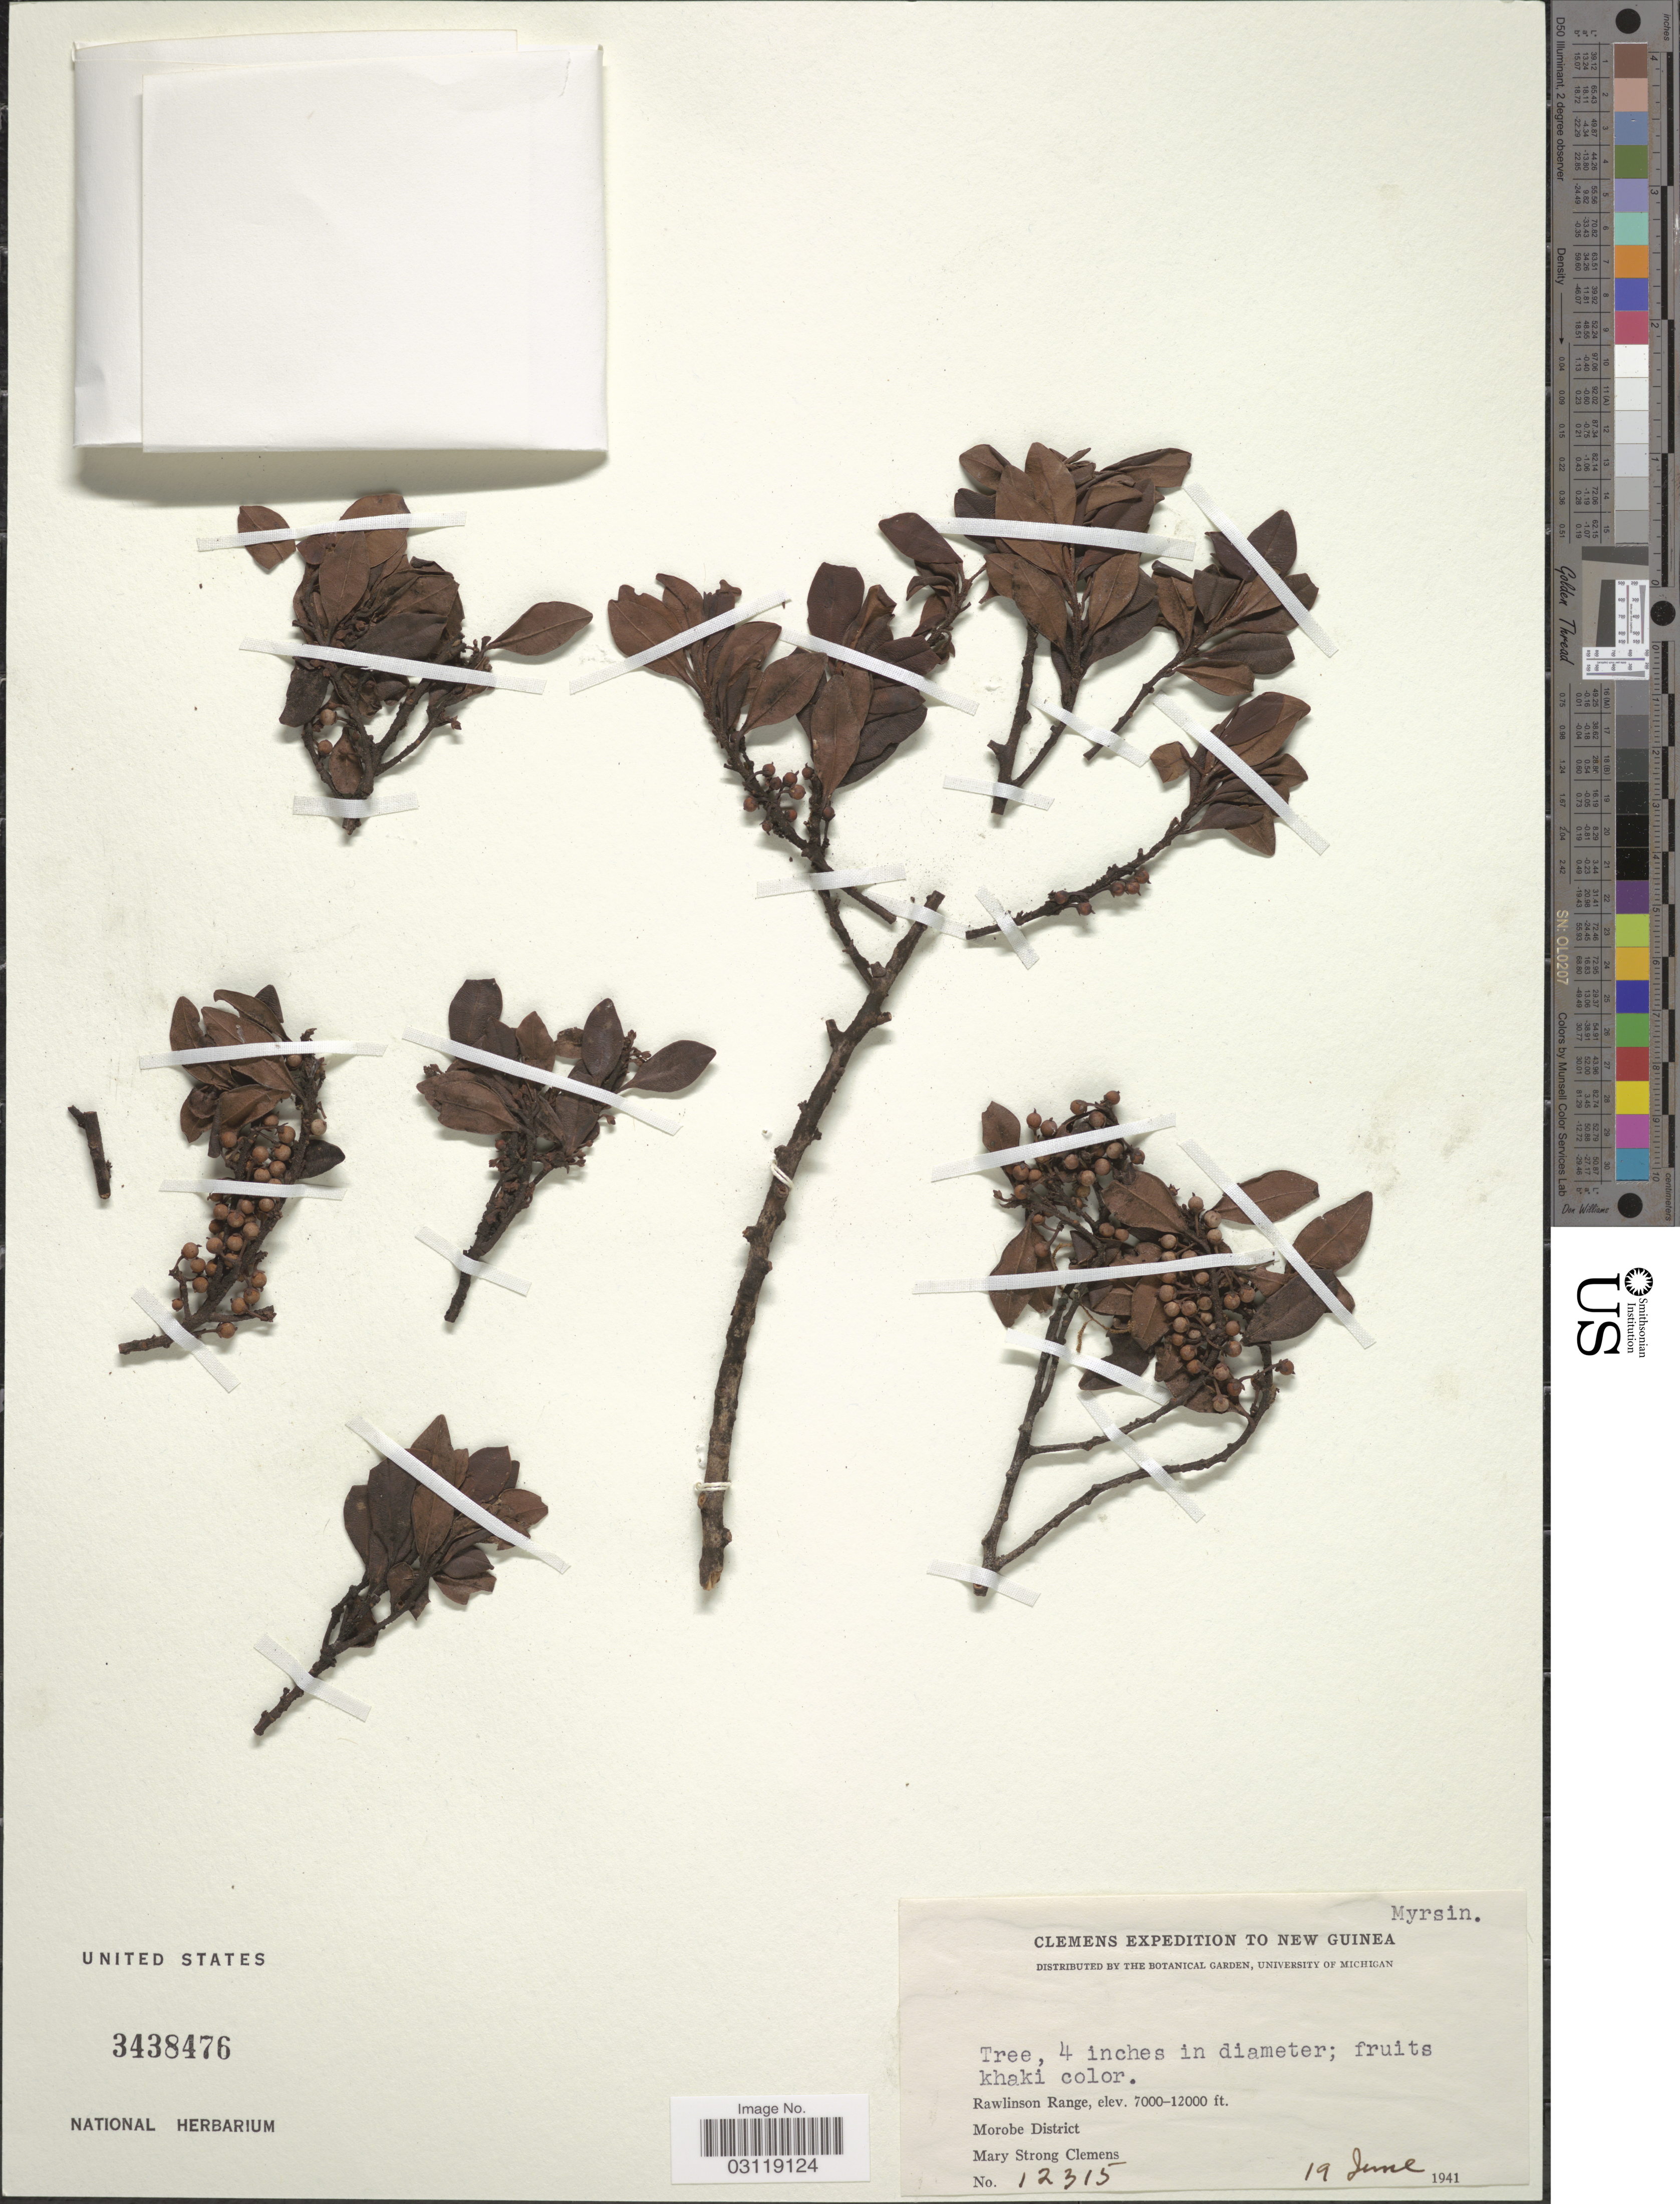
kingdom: Plantae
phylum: Tracheophyta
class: Magnoliopsida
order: Ericales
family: Primulaceae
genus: Rapanea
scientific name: Rapanea sp.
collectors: M. S. Clemens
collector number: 12315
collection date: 1941-06-19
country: Papua New Guinea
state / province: Morobe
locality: New Guinea. Rawlinson Range.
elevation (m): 2134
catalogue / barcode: US 3438476